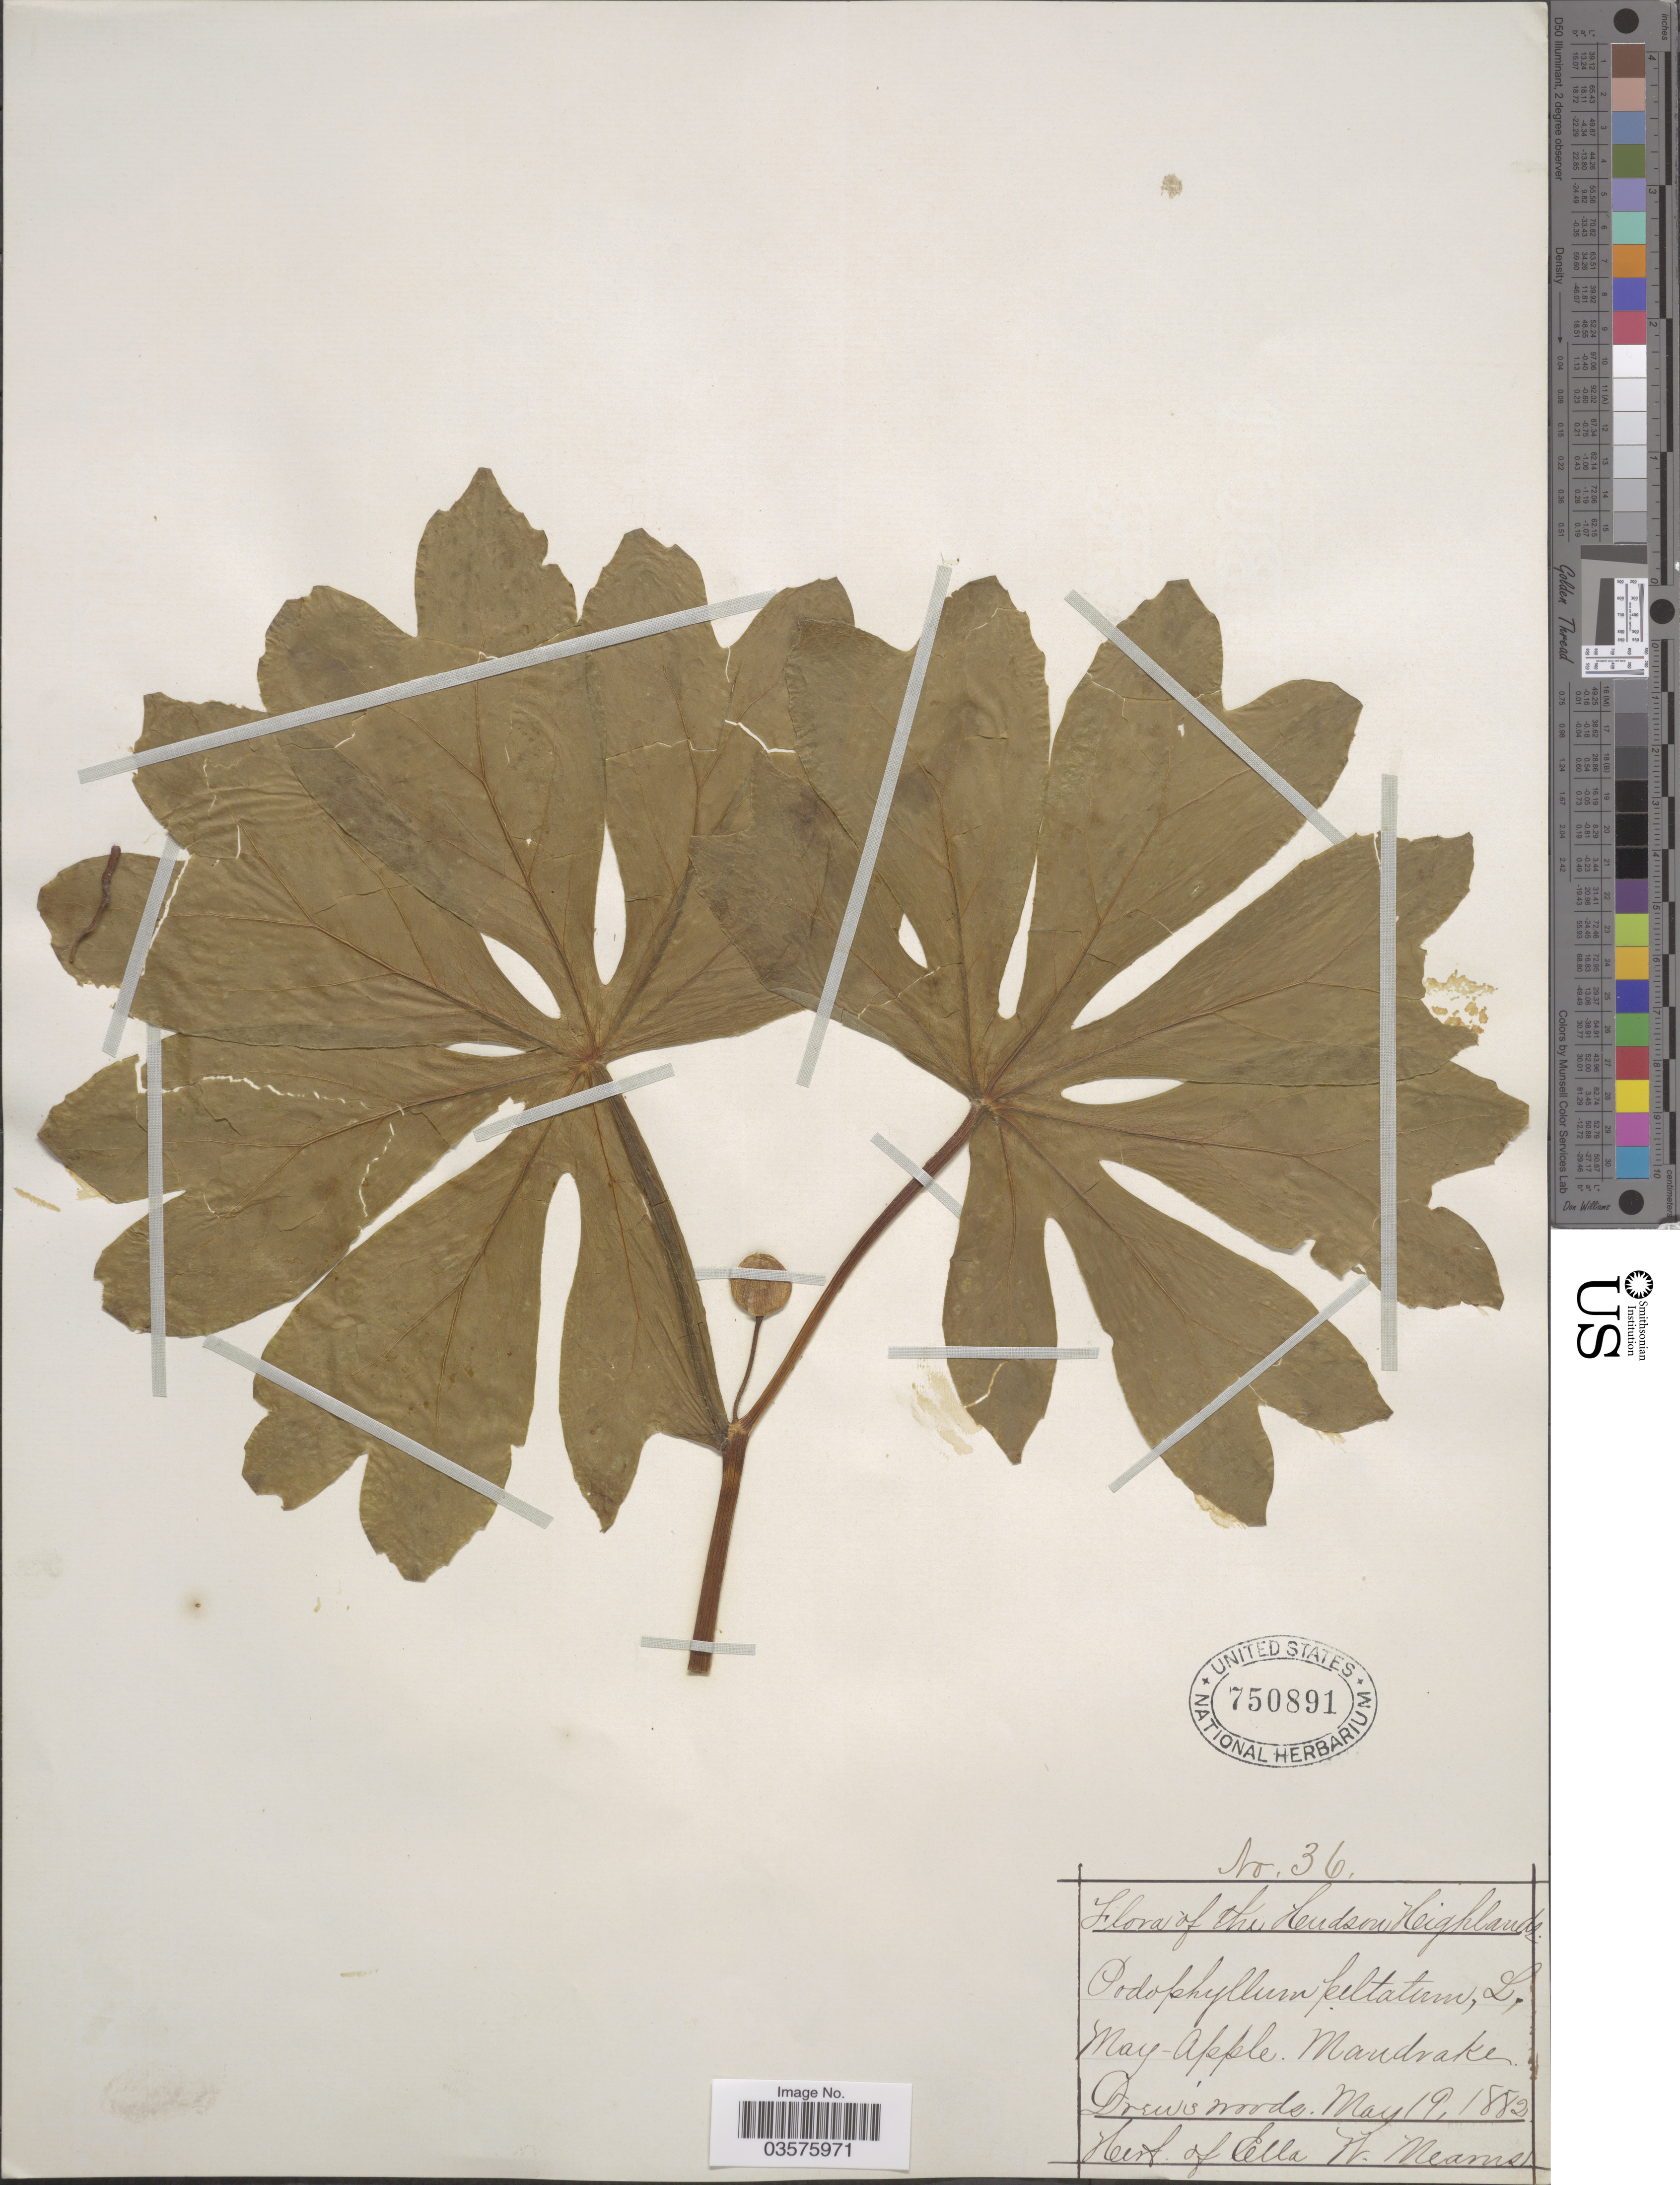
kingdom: Plantae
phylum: Tracheophyta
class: Magnoliopsida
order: Ranunculales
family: Berberidaceae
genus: Podophyllum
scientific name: Podophyllum peltatum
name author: L.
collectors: ex herb. Ella W. Mearns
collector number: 36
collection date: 1882-05-19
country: United States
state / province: New York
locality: The Hudson Highlands. Drew's woods.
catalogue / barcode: US 750891